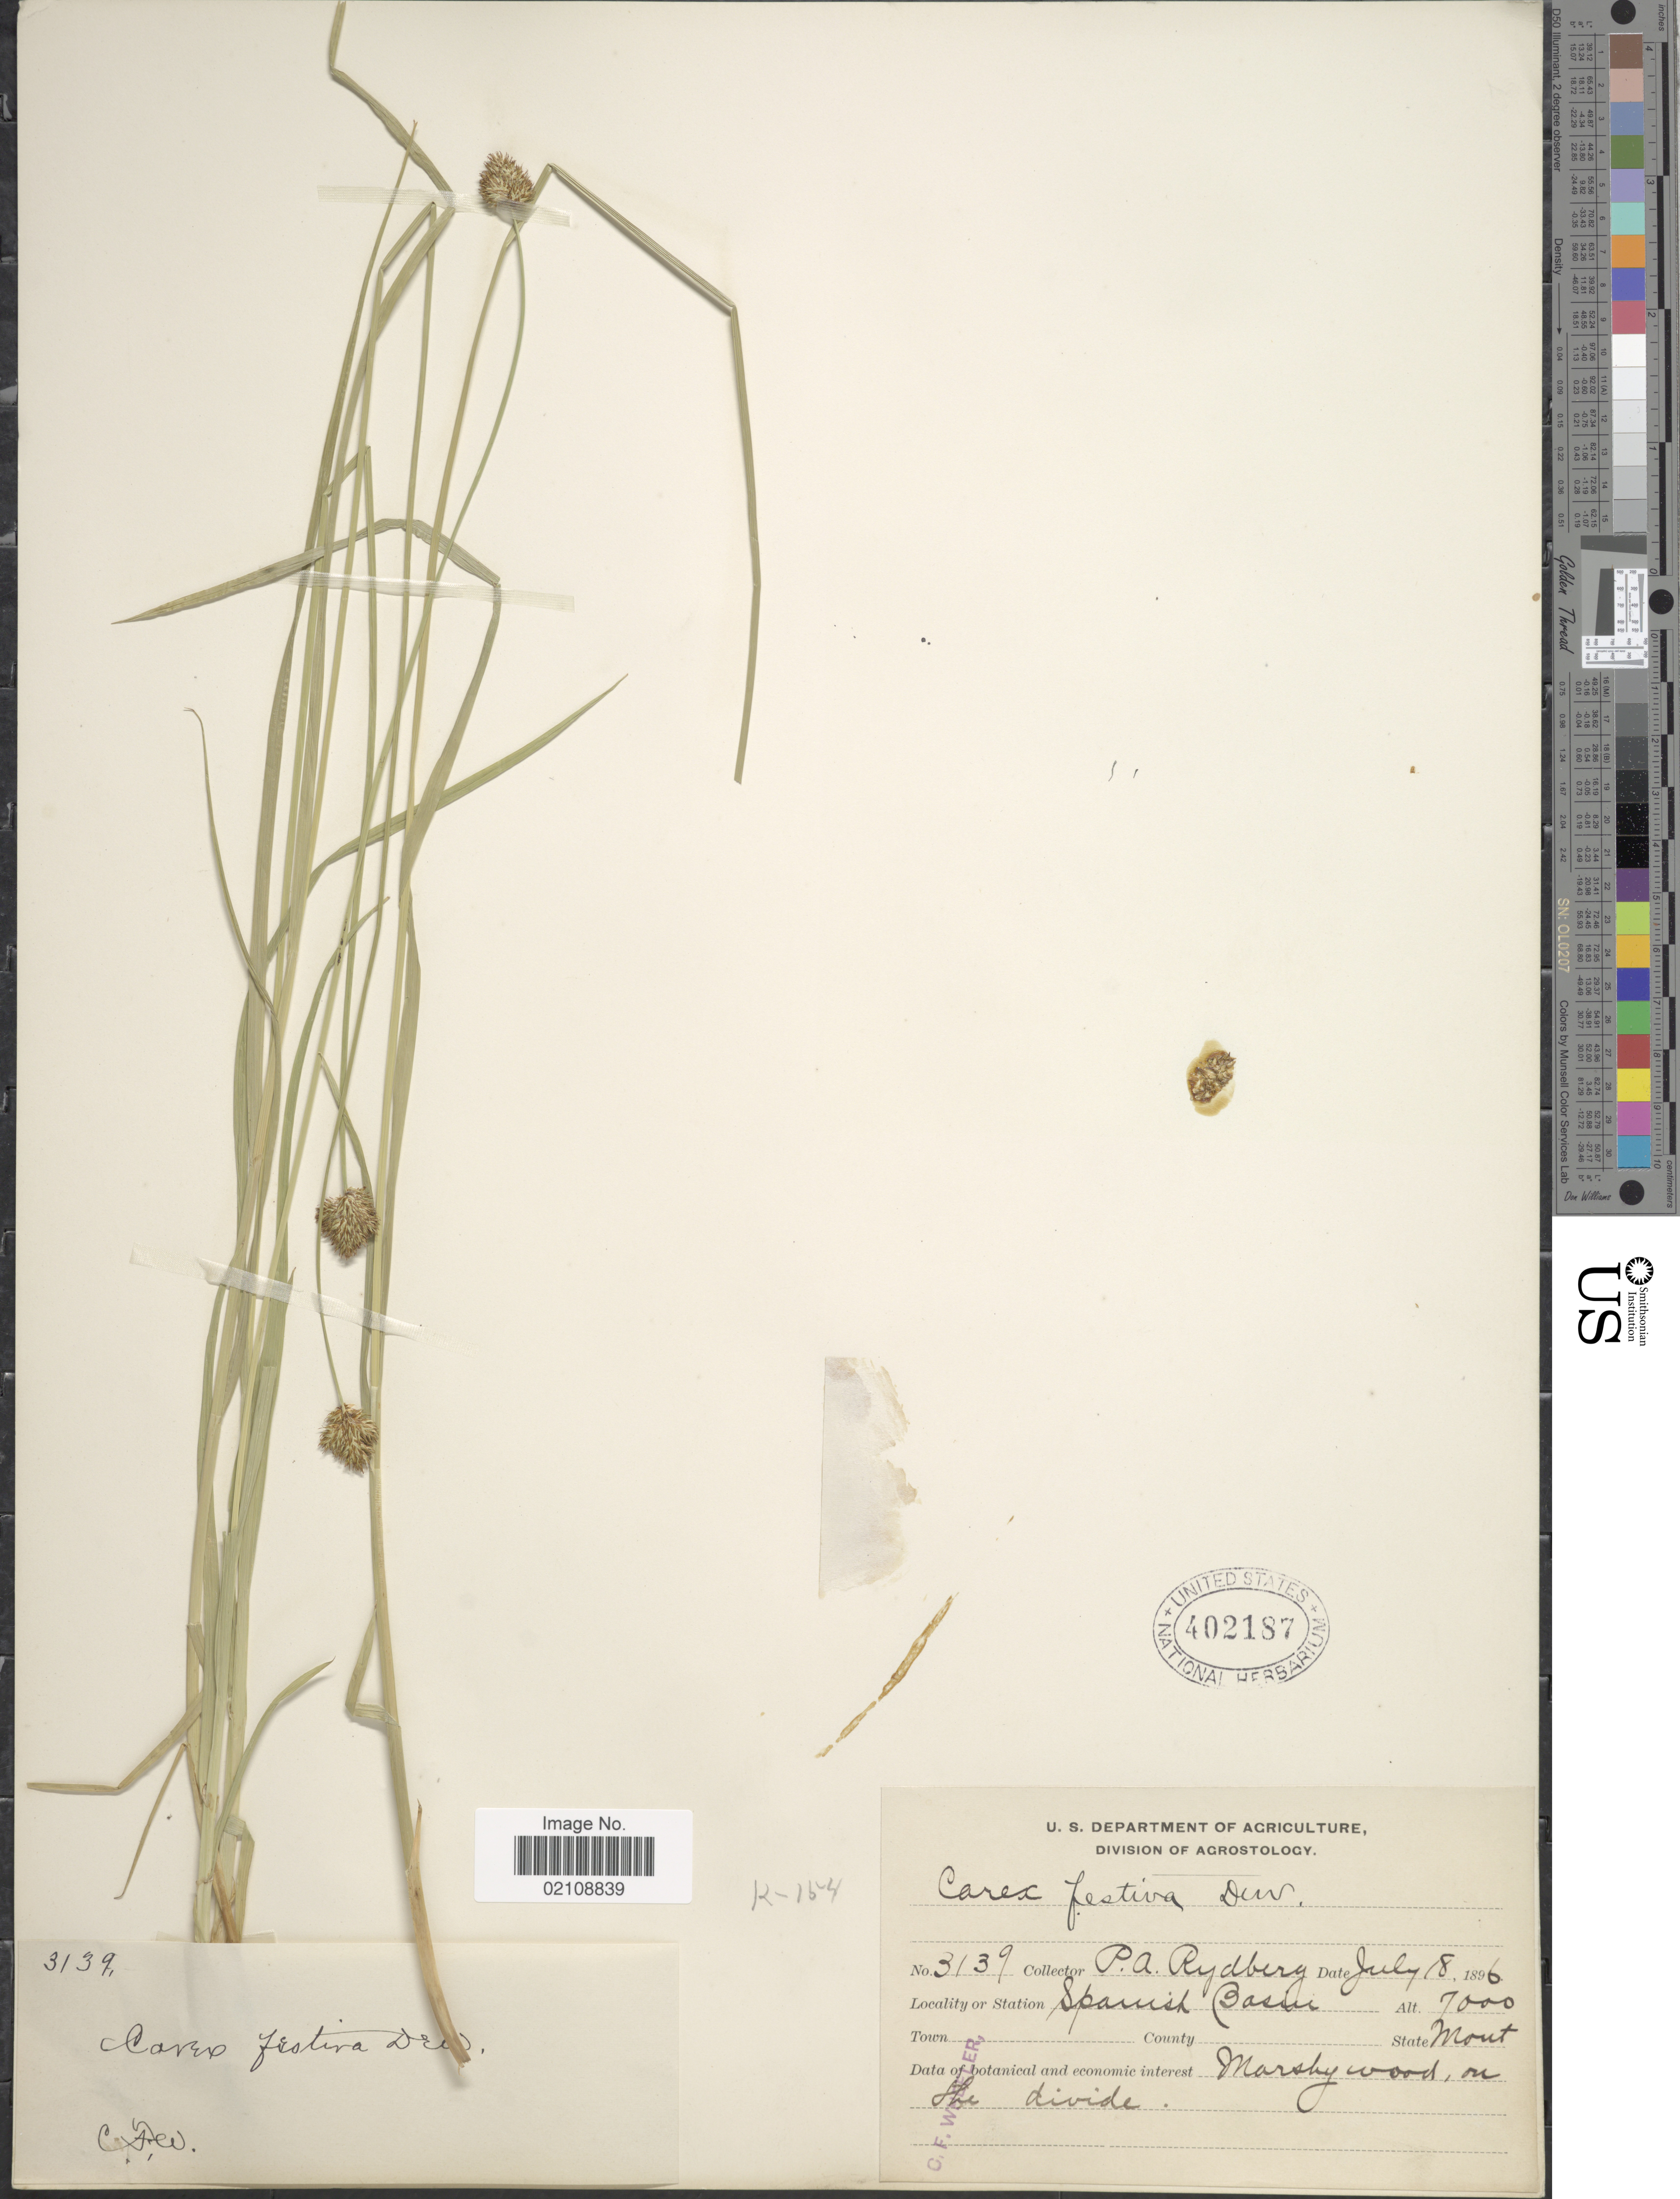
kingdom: Plantae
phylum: Tracheophyta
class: Liliopsida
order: Poales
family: Cyperaceae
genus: Carex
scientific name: Carex microptera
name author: Mack.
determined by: Mackenzie, K. K.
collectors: P. A. Rydberg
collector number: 3139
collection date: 1896-07-18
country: United States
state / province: Montana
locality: Sanish Basin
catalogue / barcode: US 402187